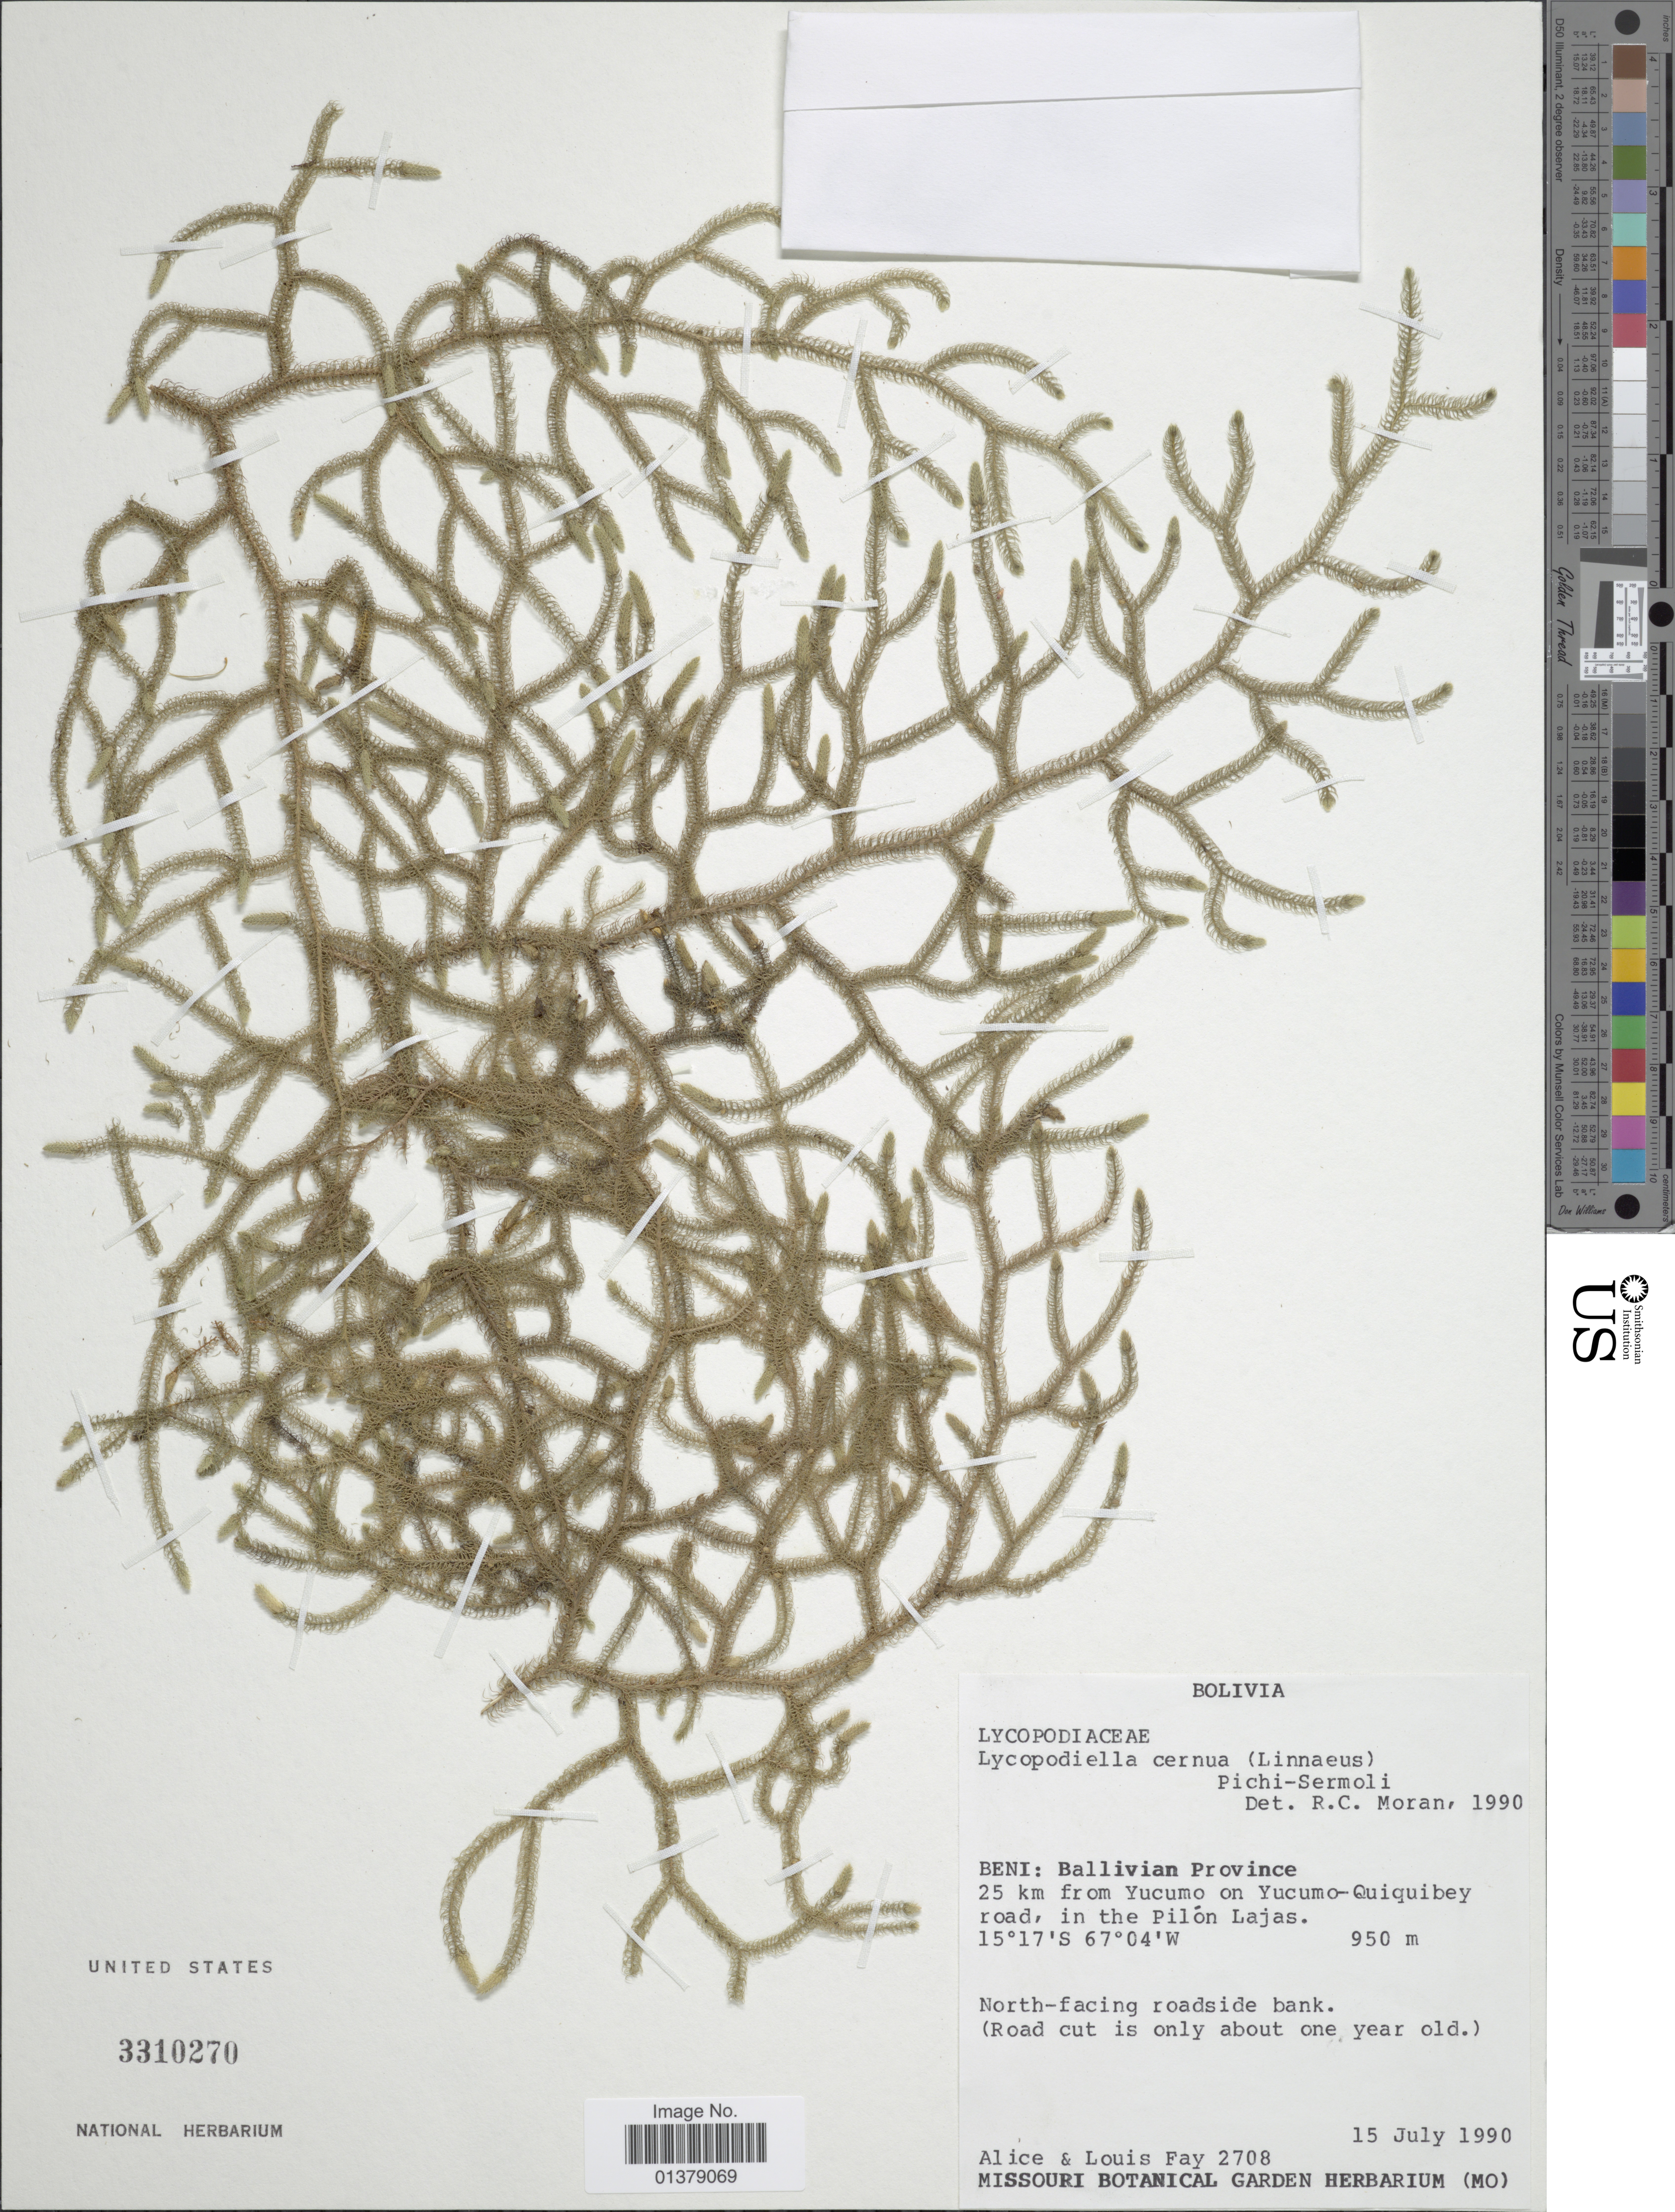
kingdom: Plantae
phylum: Tracheophyta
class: Lycopodiopsida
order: Lycopodiales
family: Lycopodiaceae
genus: Palhinhaea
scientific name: Palhinhaea cernua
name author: (L.) Vasc. & Franco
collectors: A. Fay & L. Fay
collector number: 2708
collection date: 1990-07-15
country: Bolivia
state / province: Beni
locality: Ballivian Province, 25 km from Yucumo on Yucumo-Quiquibey road, in the Pilon Lajas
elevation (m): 950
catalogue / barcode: US 3310270